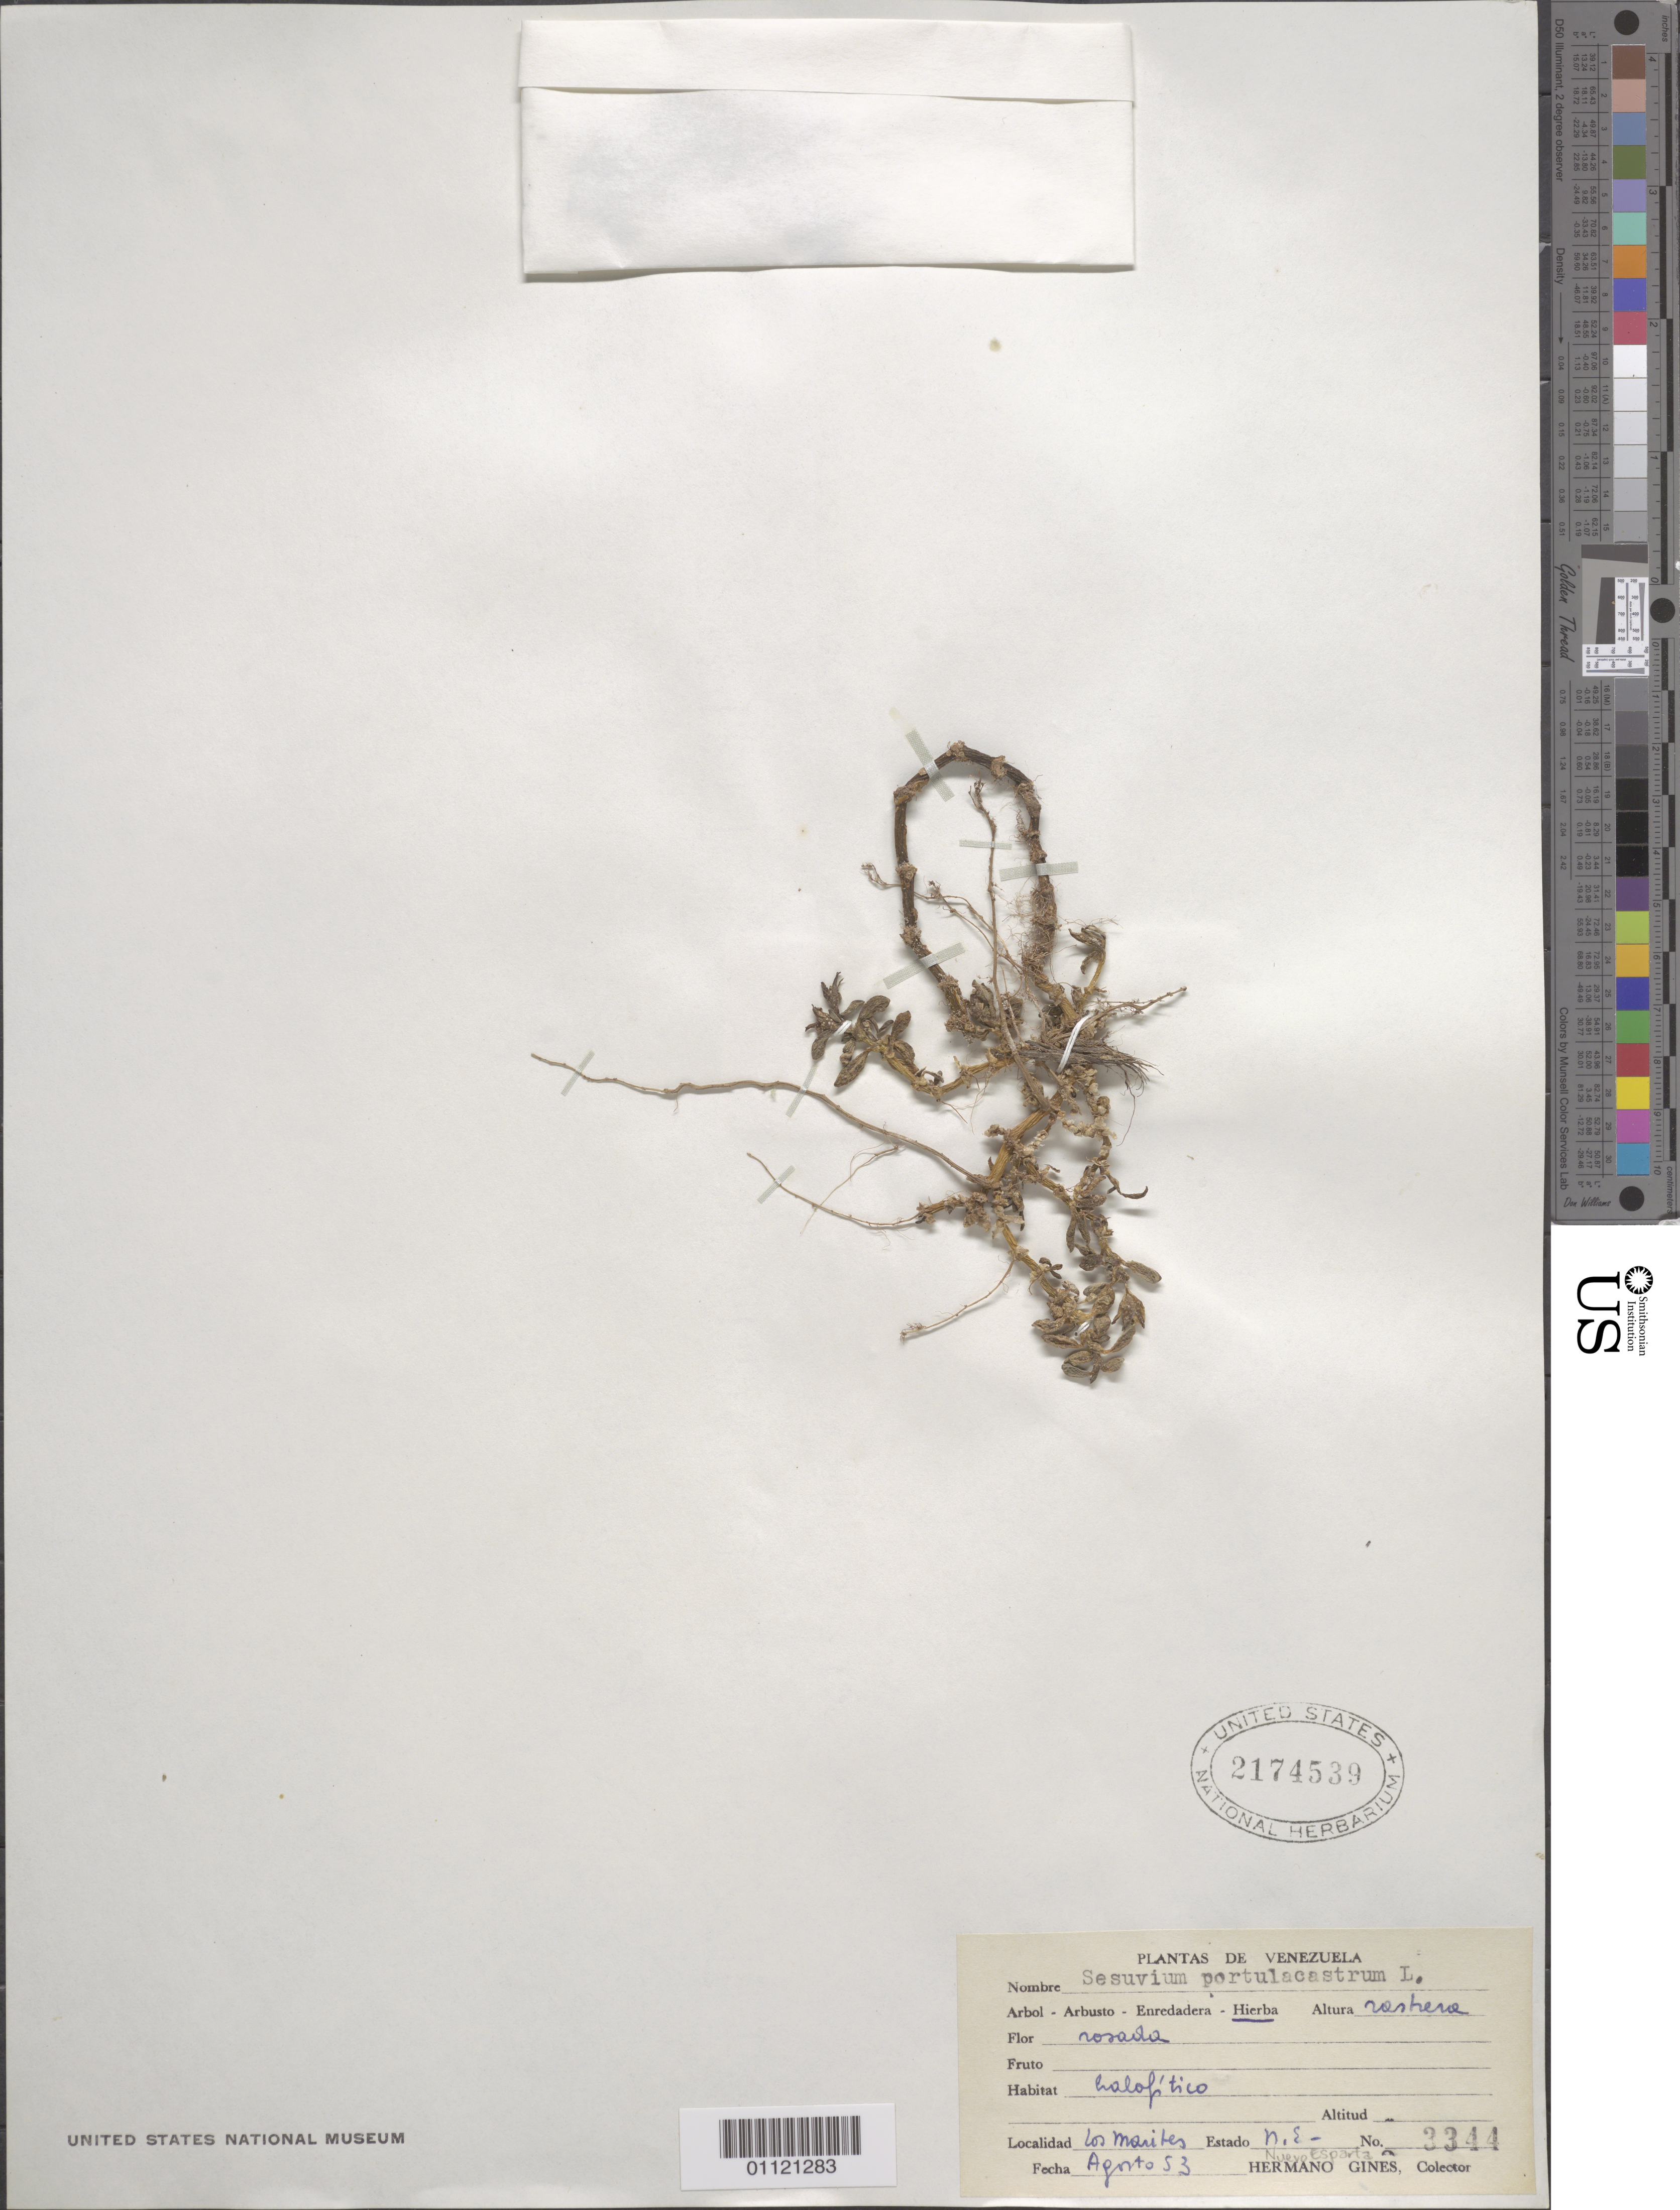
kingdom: Plantae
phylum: Tracheophyta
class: Magnoliopsida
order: Caryophyllales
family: Aizoaceae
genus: Sesuvium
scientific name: Sesuvium maritimum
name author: (Walter) Britton, Stearns & Poggenb.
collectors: Bro. Gines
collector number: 3344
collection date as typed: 01 Aug 1953 to 31 Aug 1953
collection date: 1953-08-01/1953-08-31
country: Venezuela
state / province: Nueva Esparta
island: Margarita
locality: Los Marites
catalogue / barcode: US 2174539